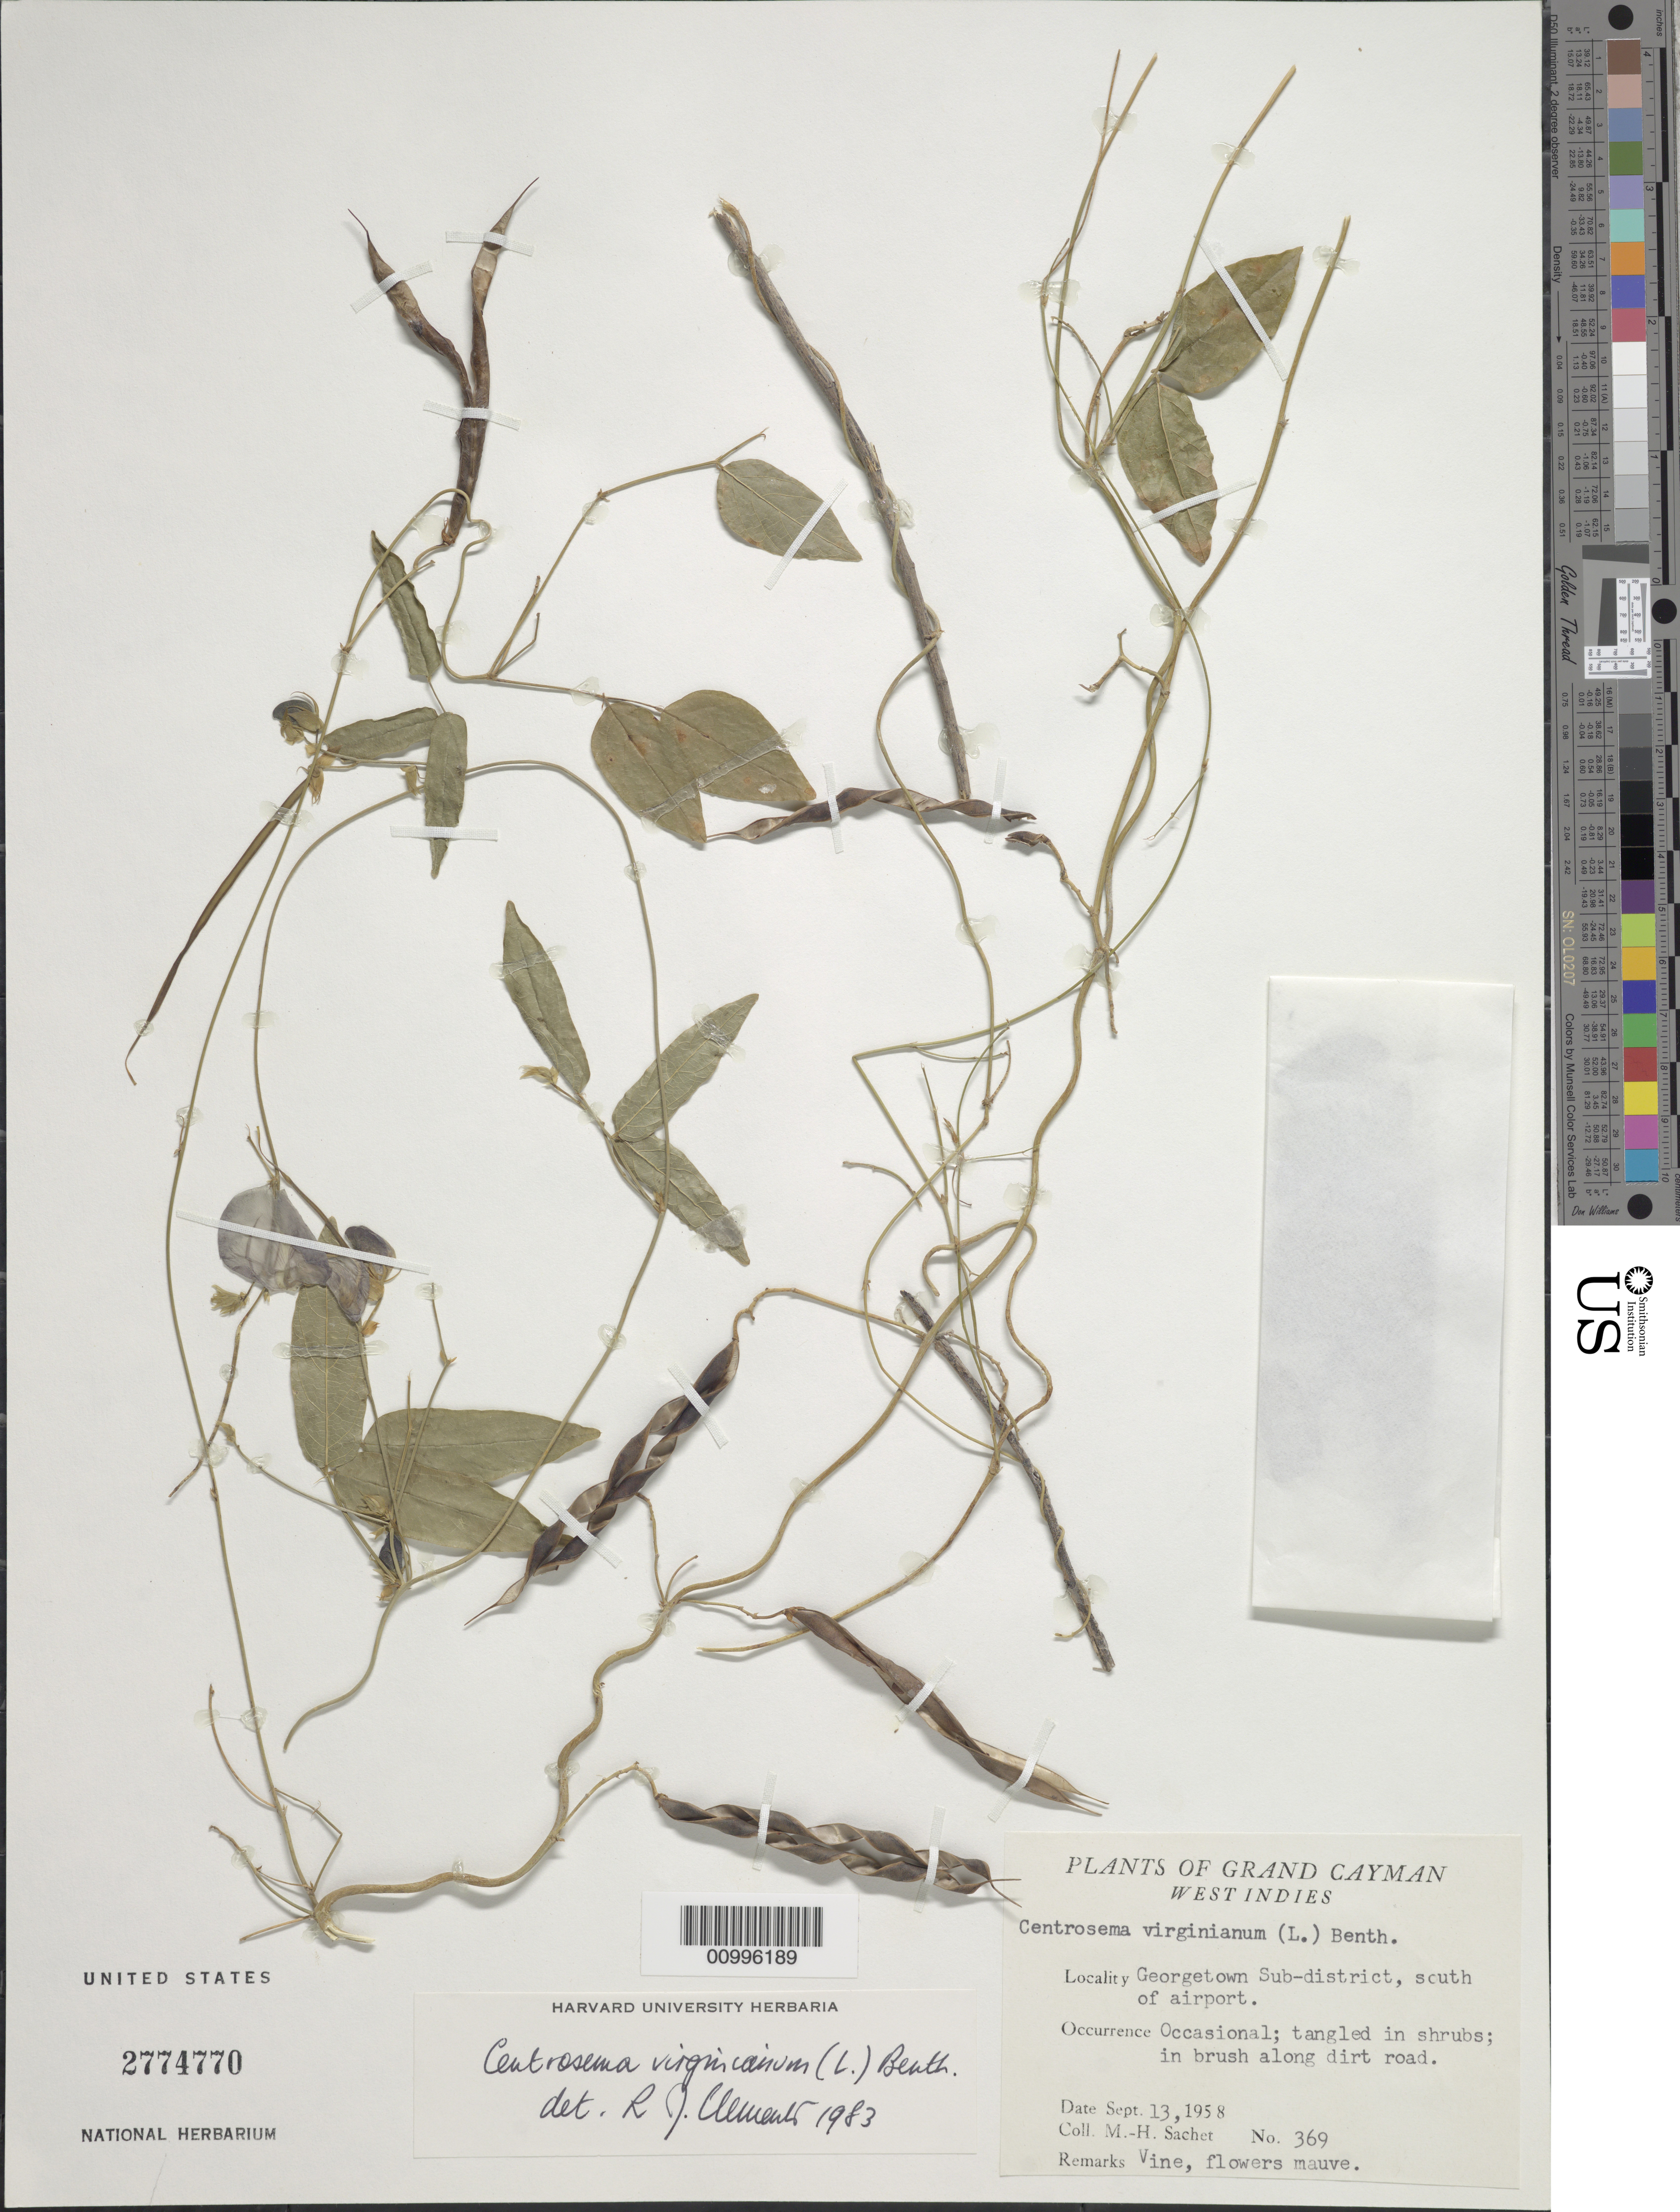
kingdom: Plantae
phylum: Tracheophyta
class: Magnoliopsida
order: Fabales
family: Fabaceae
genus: Centrosema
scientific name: Centrosema virginianum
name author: (L.) Benth.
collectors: M.-H. Sachet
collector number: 369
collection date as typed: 13 Sep 1958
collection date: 1958-09-13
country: Cayman Islands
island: Grand Cayman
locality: Gorgetown sub-district, S of airport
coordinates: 0 N, 0 E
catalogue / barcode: US 2774770